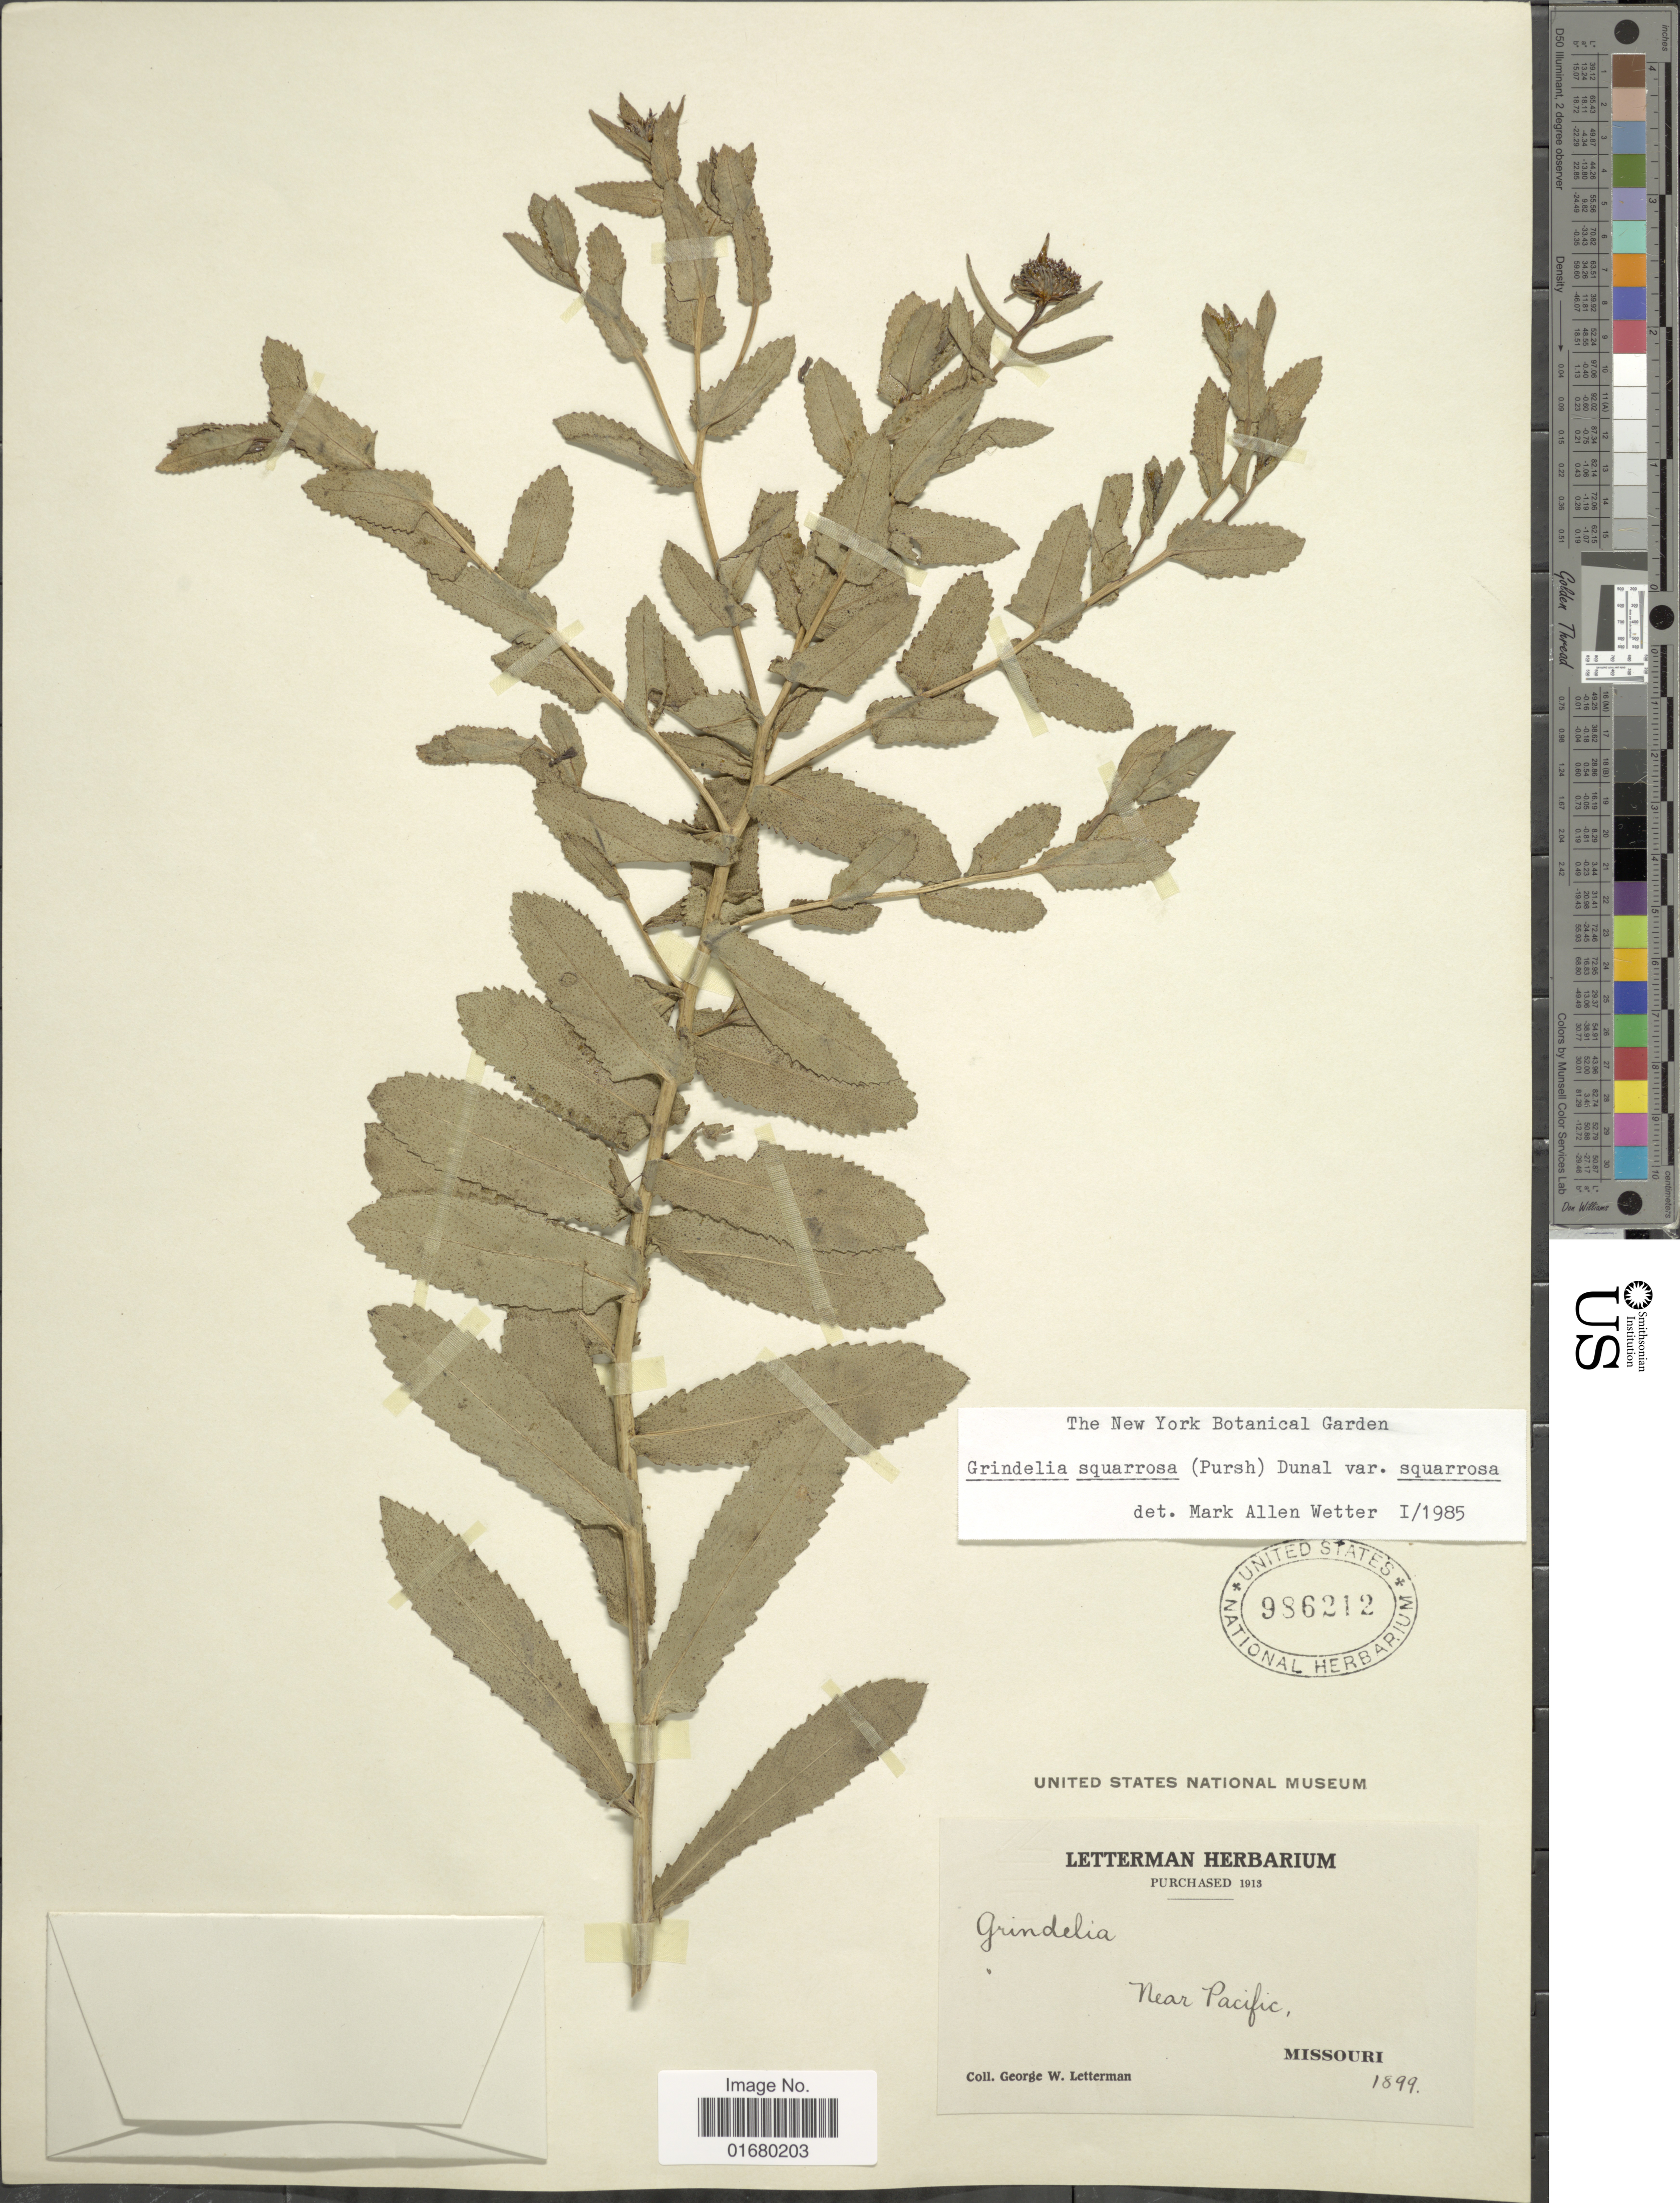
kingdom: Plantae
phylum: Tracheophyta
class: Magnoliopsida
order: Asterales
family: Asteraceae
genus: Grindelia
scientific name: Grindelia squarrosa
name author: (Pursh) Dunal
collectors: G. W. Letterman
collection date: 1899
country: United States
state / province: Missouri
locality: Near Pacific.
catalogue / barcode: US 986212